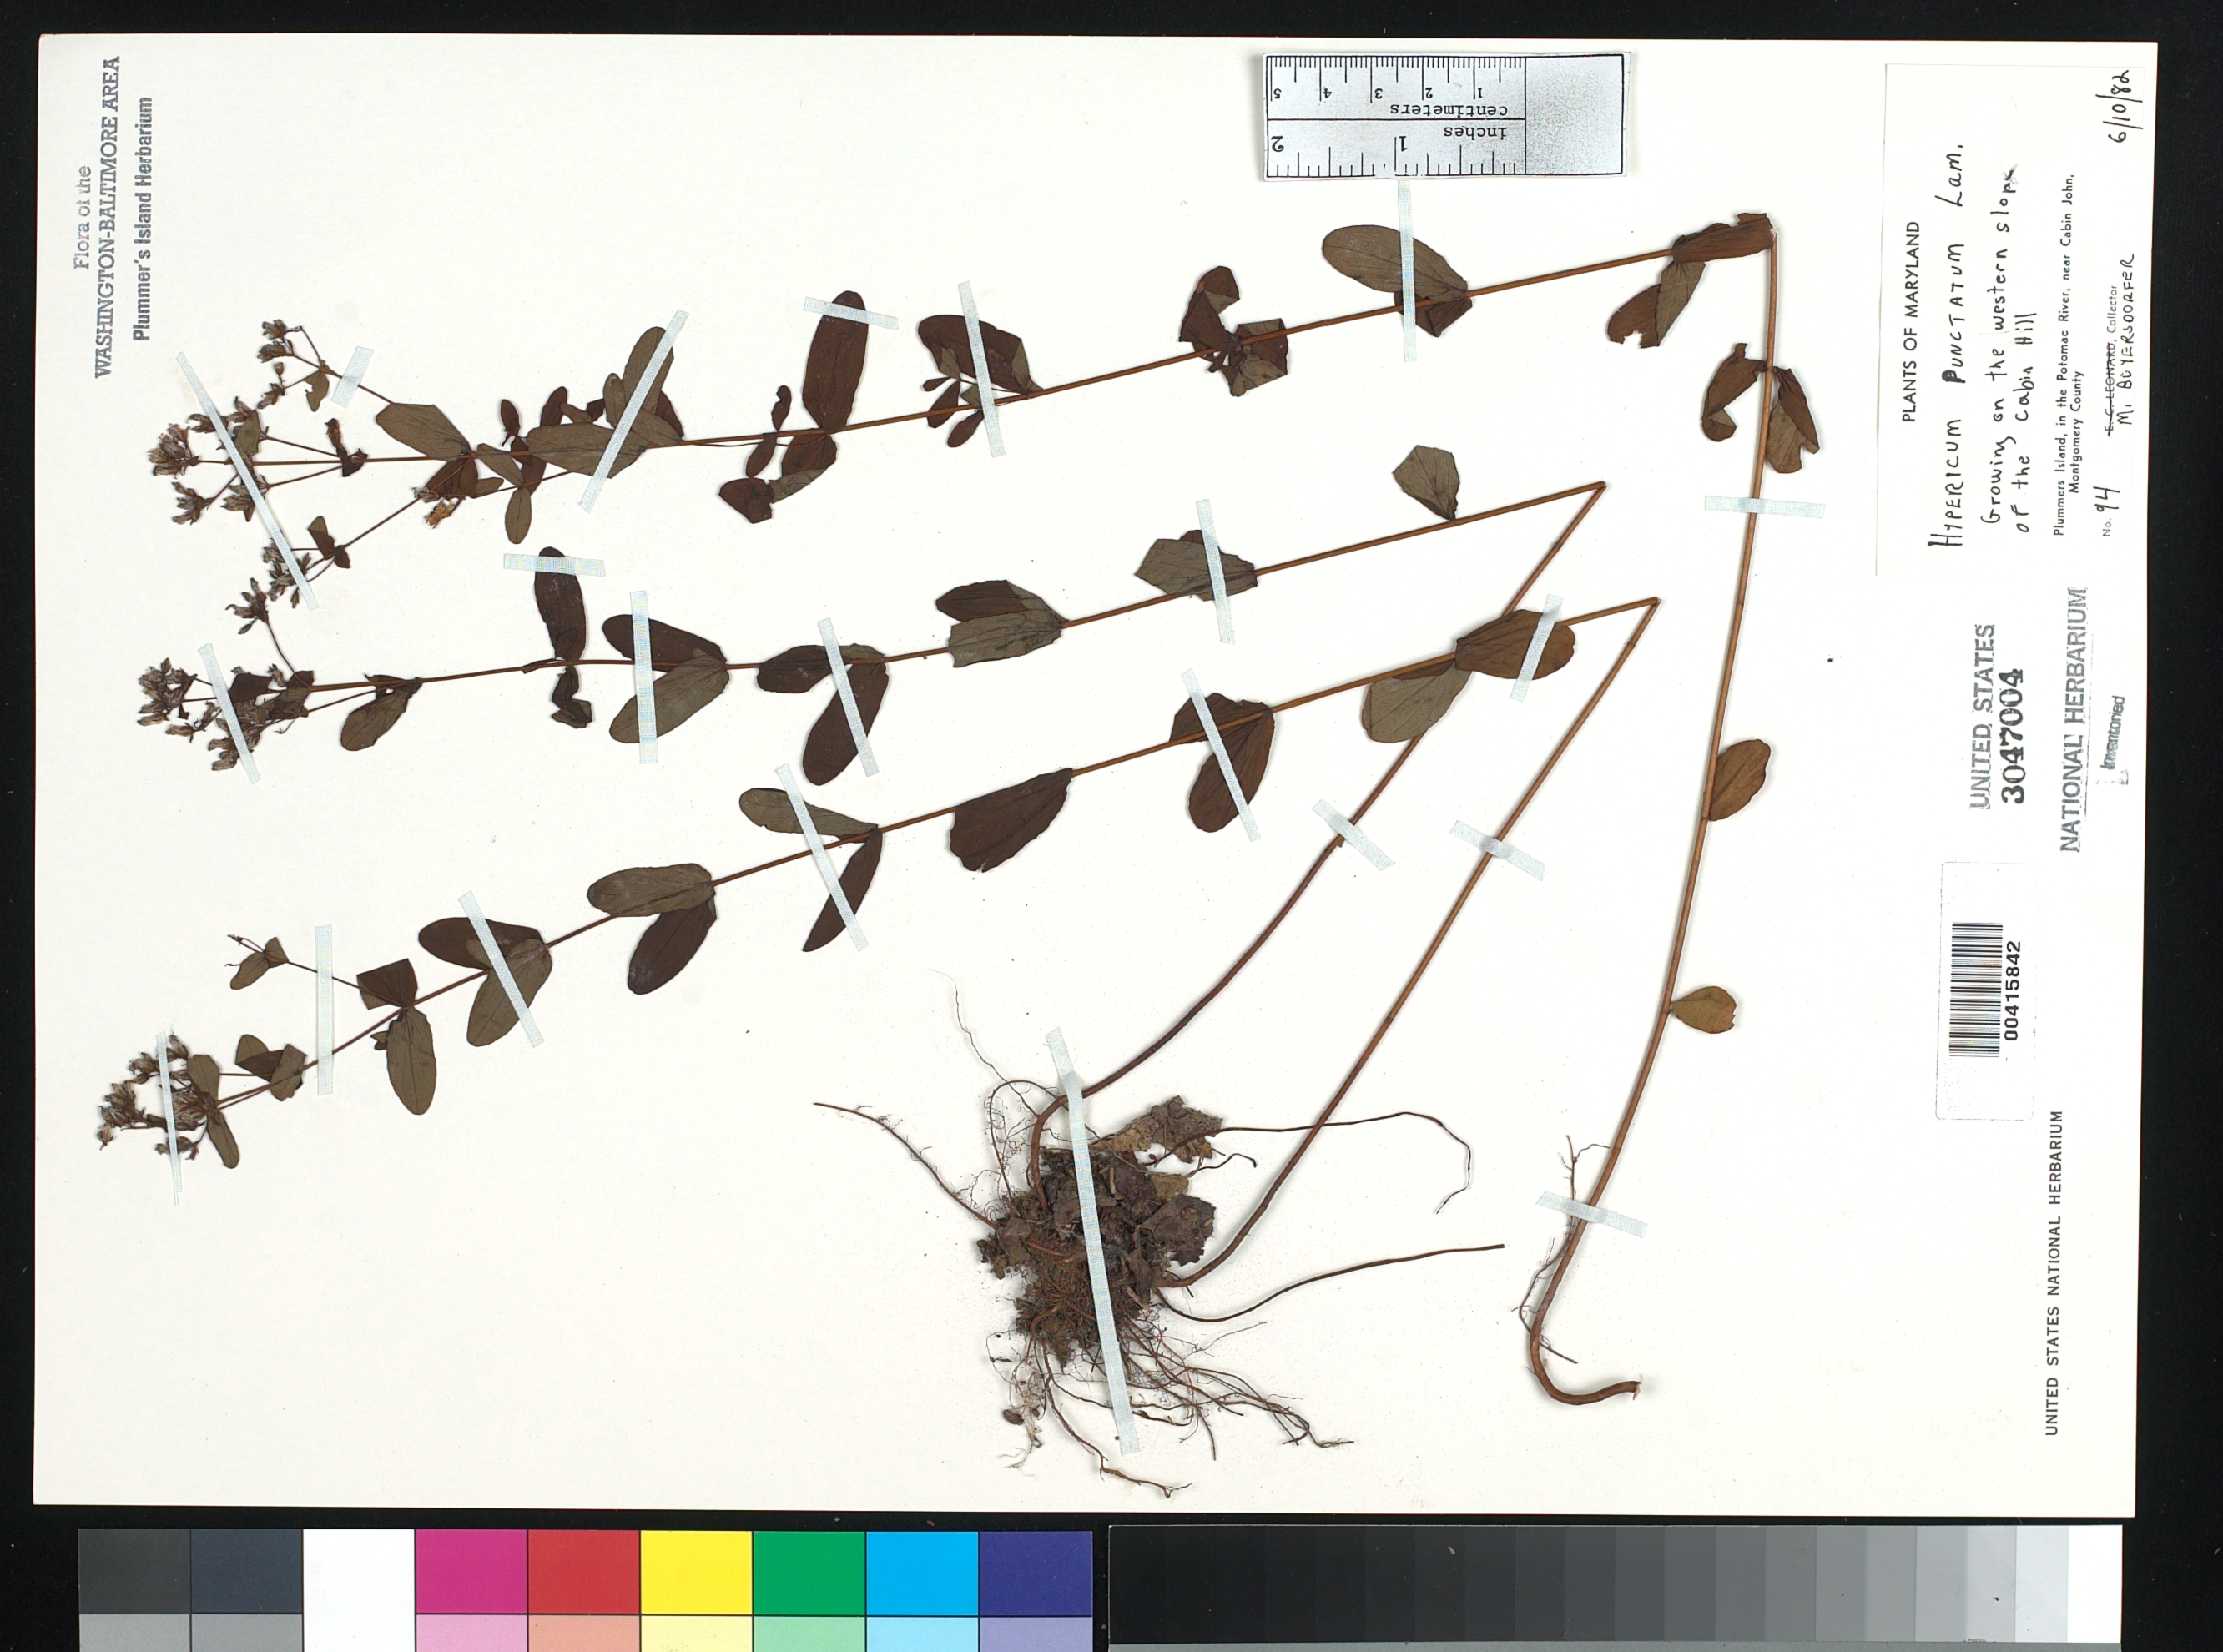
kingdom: Plantae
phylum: Tracheophyta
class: Magnoliopsida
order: Malpighiales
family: Hypericaceae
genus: Hypericum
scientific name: Hypericum punctatum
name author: Lam.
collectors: M. Beyersdorfer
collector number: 94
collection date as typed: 10 Jun 1982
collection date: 1982-06-10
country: United States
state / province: Maryland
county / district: Montgomery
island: Plummers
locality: Plummer's Island; western slope of Cabin Hill C. & O. Canal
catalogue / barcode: US 3047004